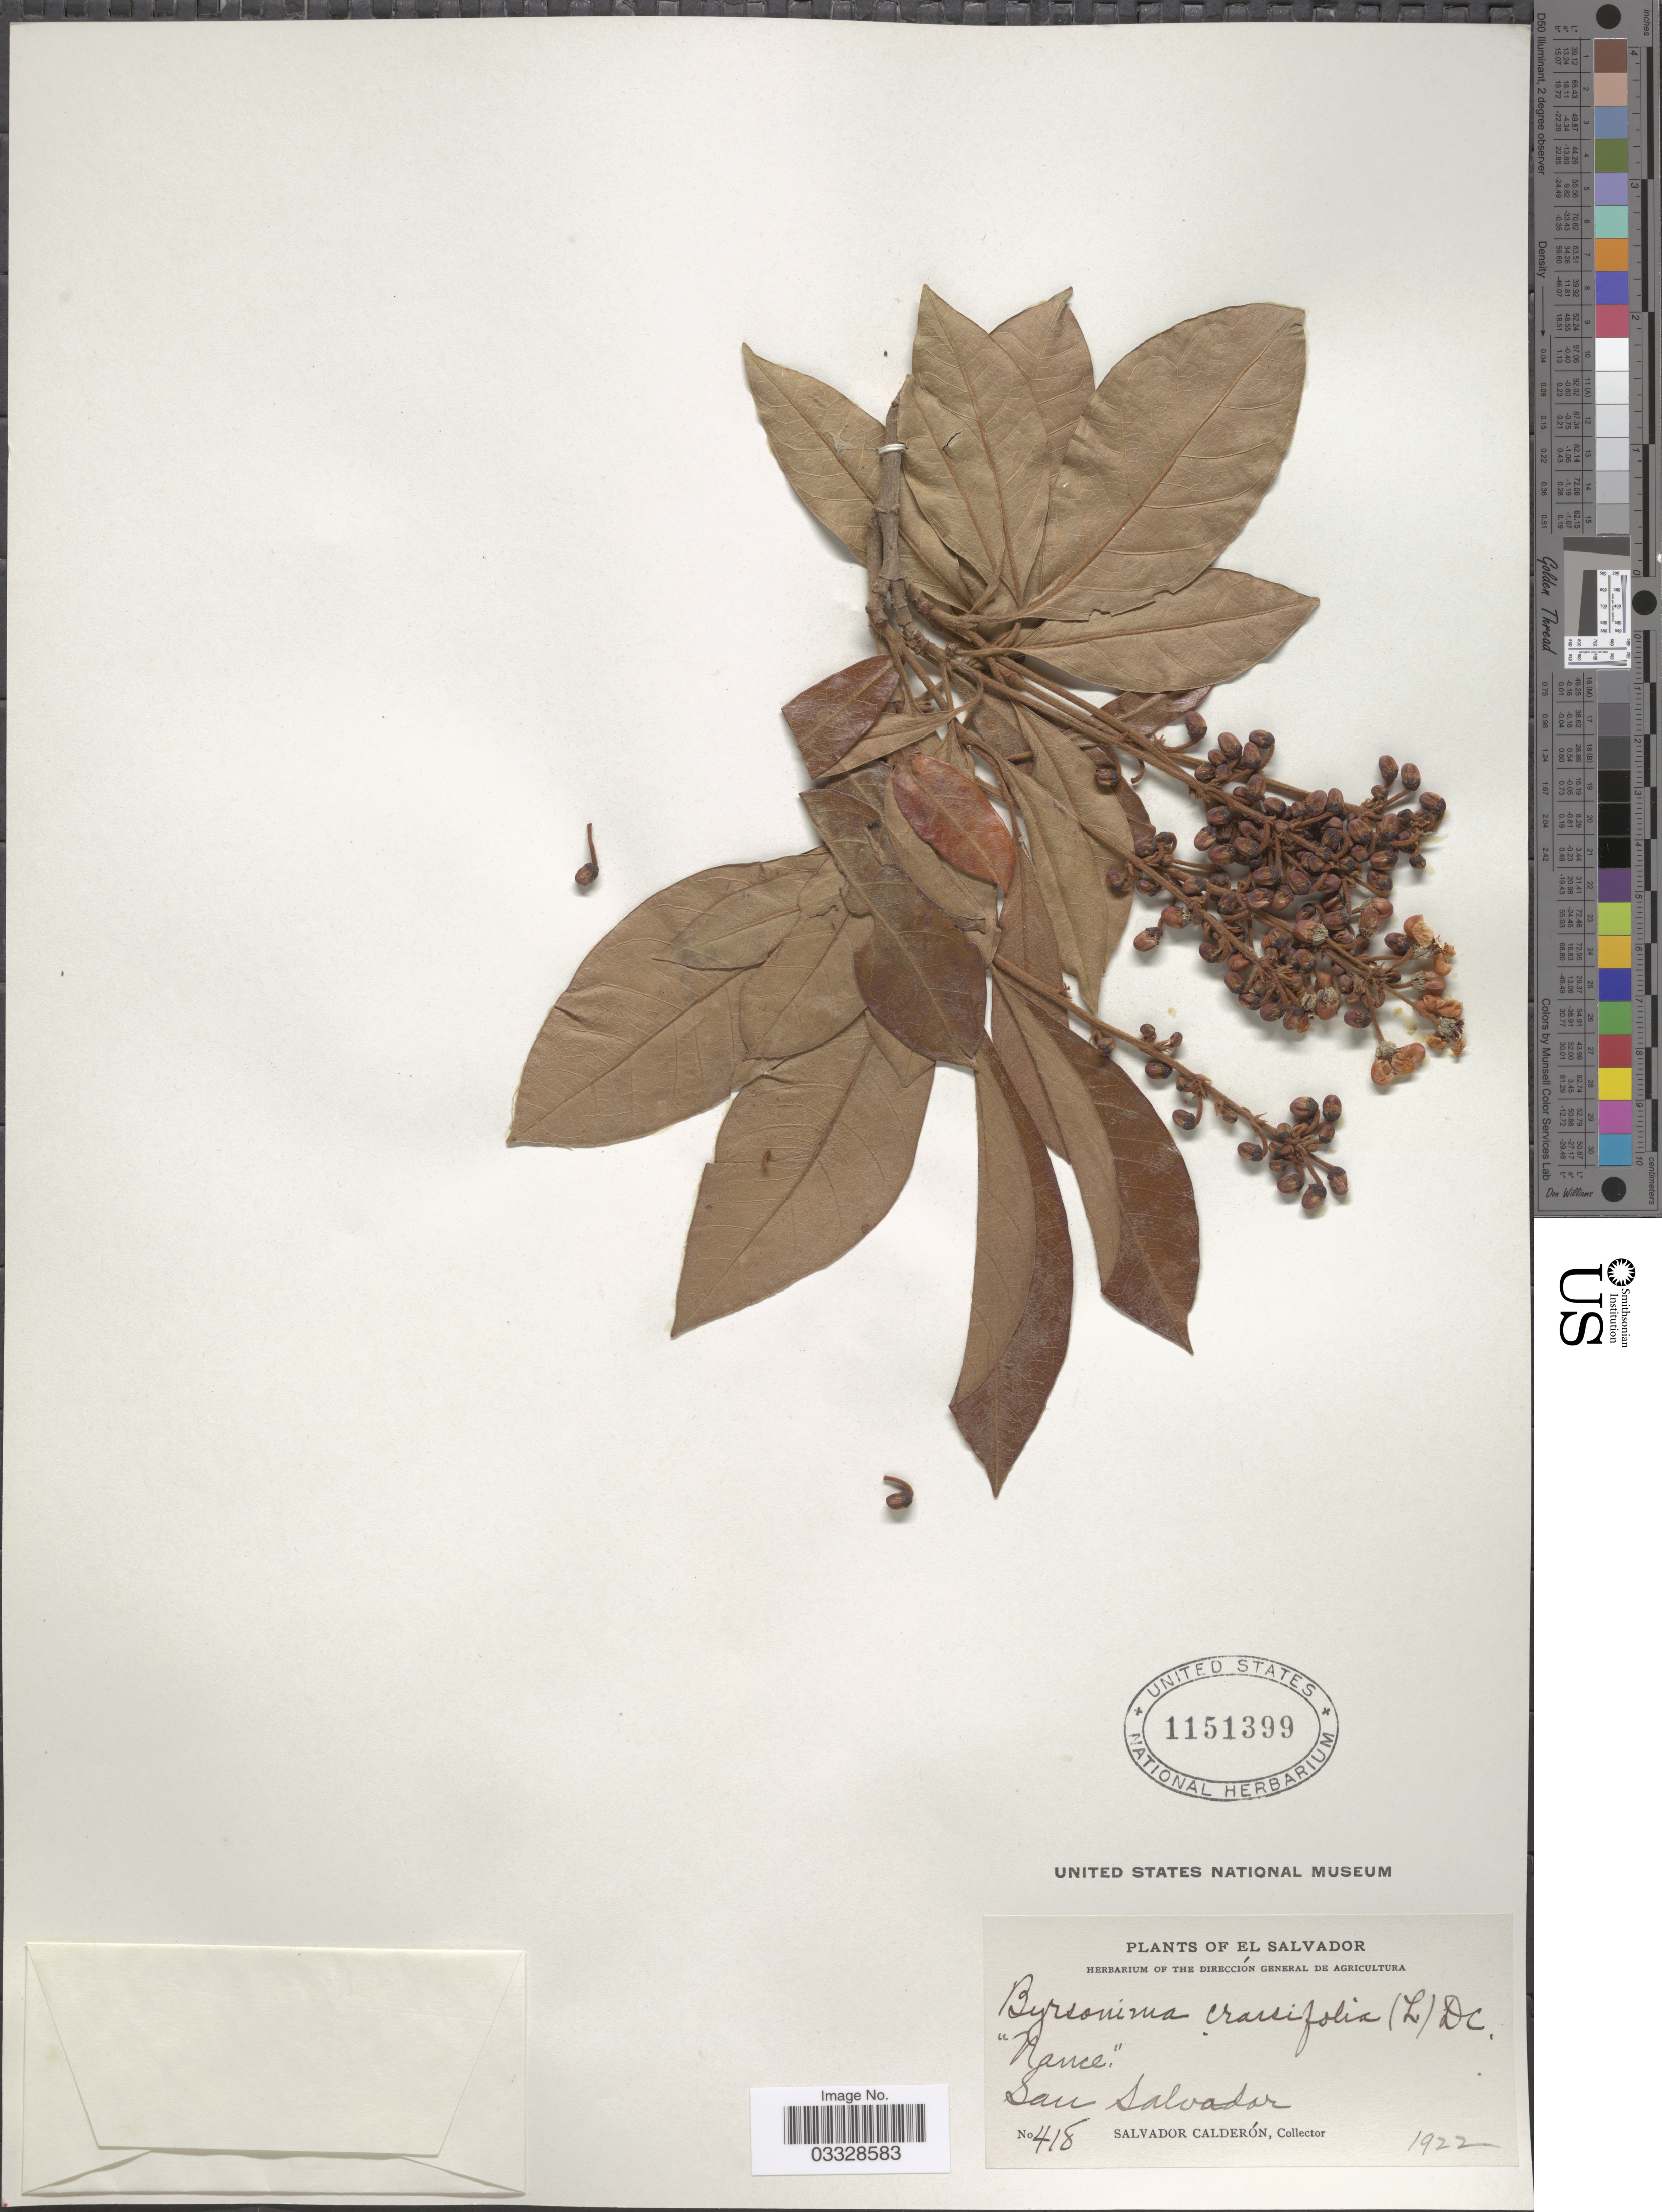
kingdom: Plantae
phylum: Tracheophyta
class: Magnoliopsida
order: Malpighiales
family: Malpighiaceae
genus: Byrsonima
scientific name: Byrsonima crassifolia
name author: (L.) Kunth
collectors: S. Calderón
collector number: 418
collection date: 1922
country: El Salvador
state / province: San Salvador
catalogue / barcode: US 1151399